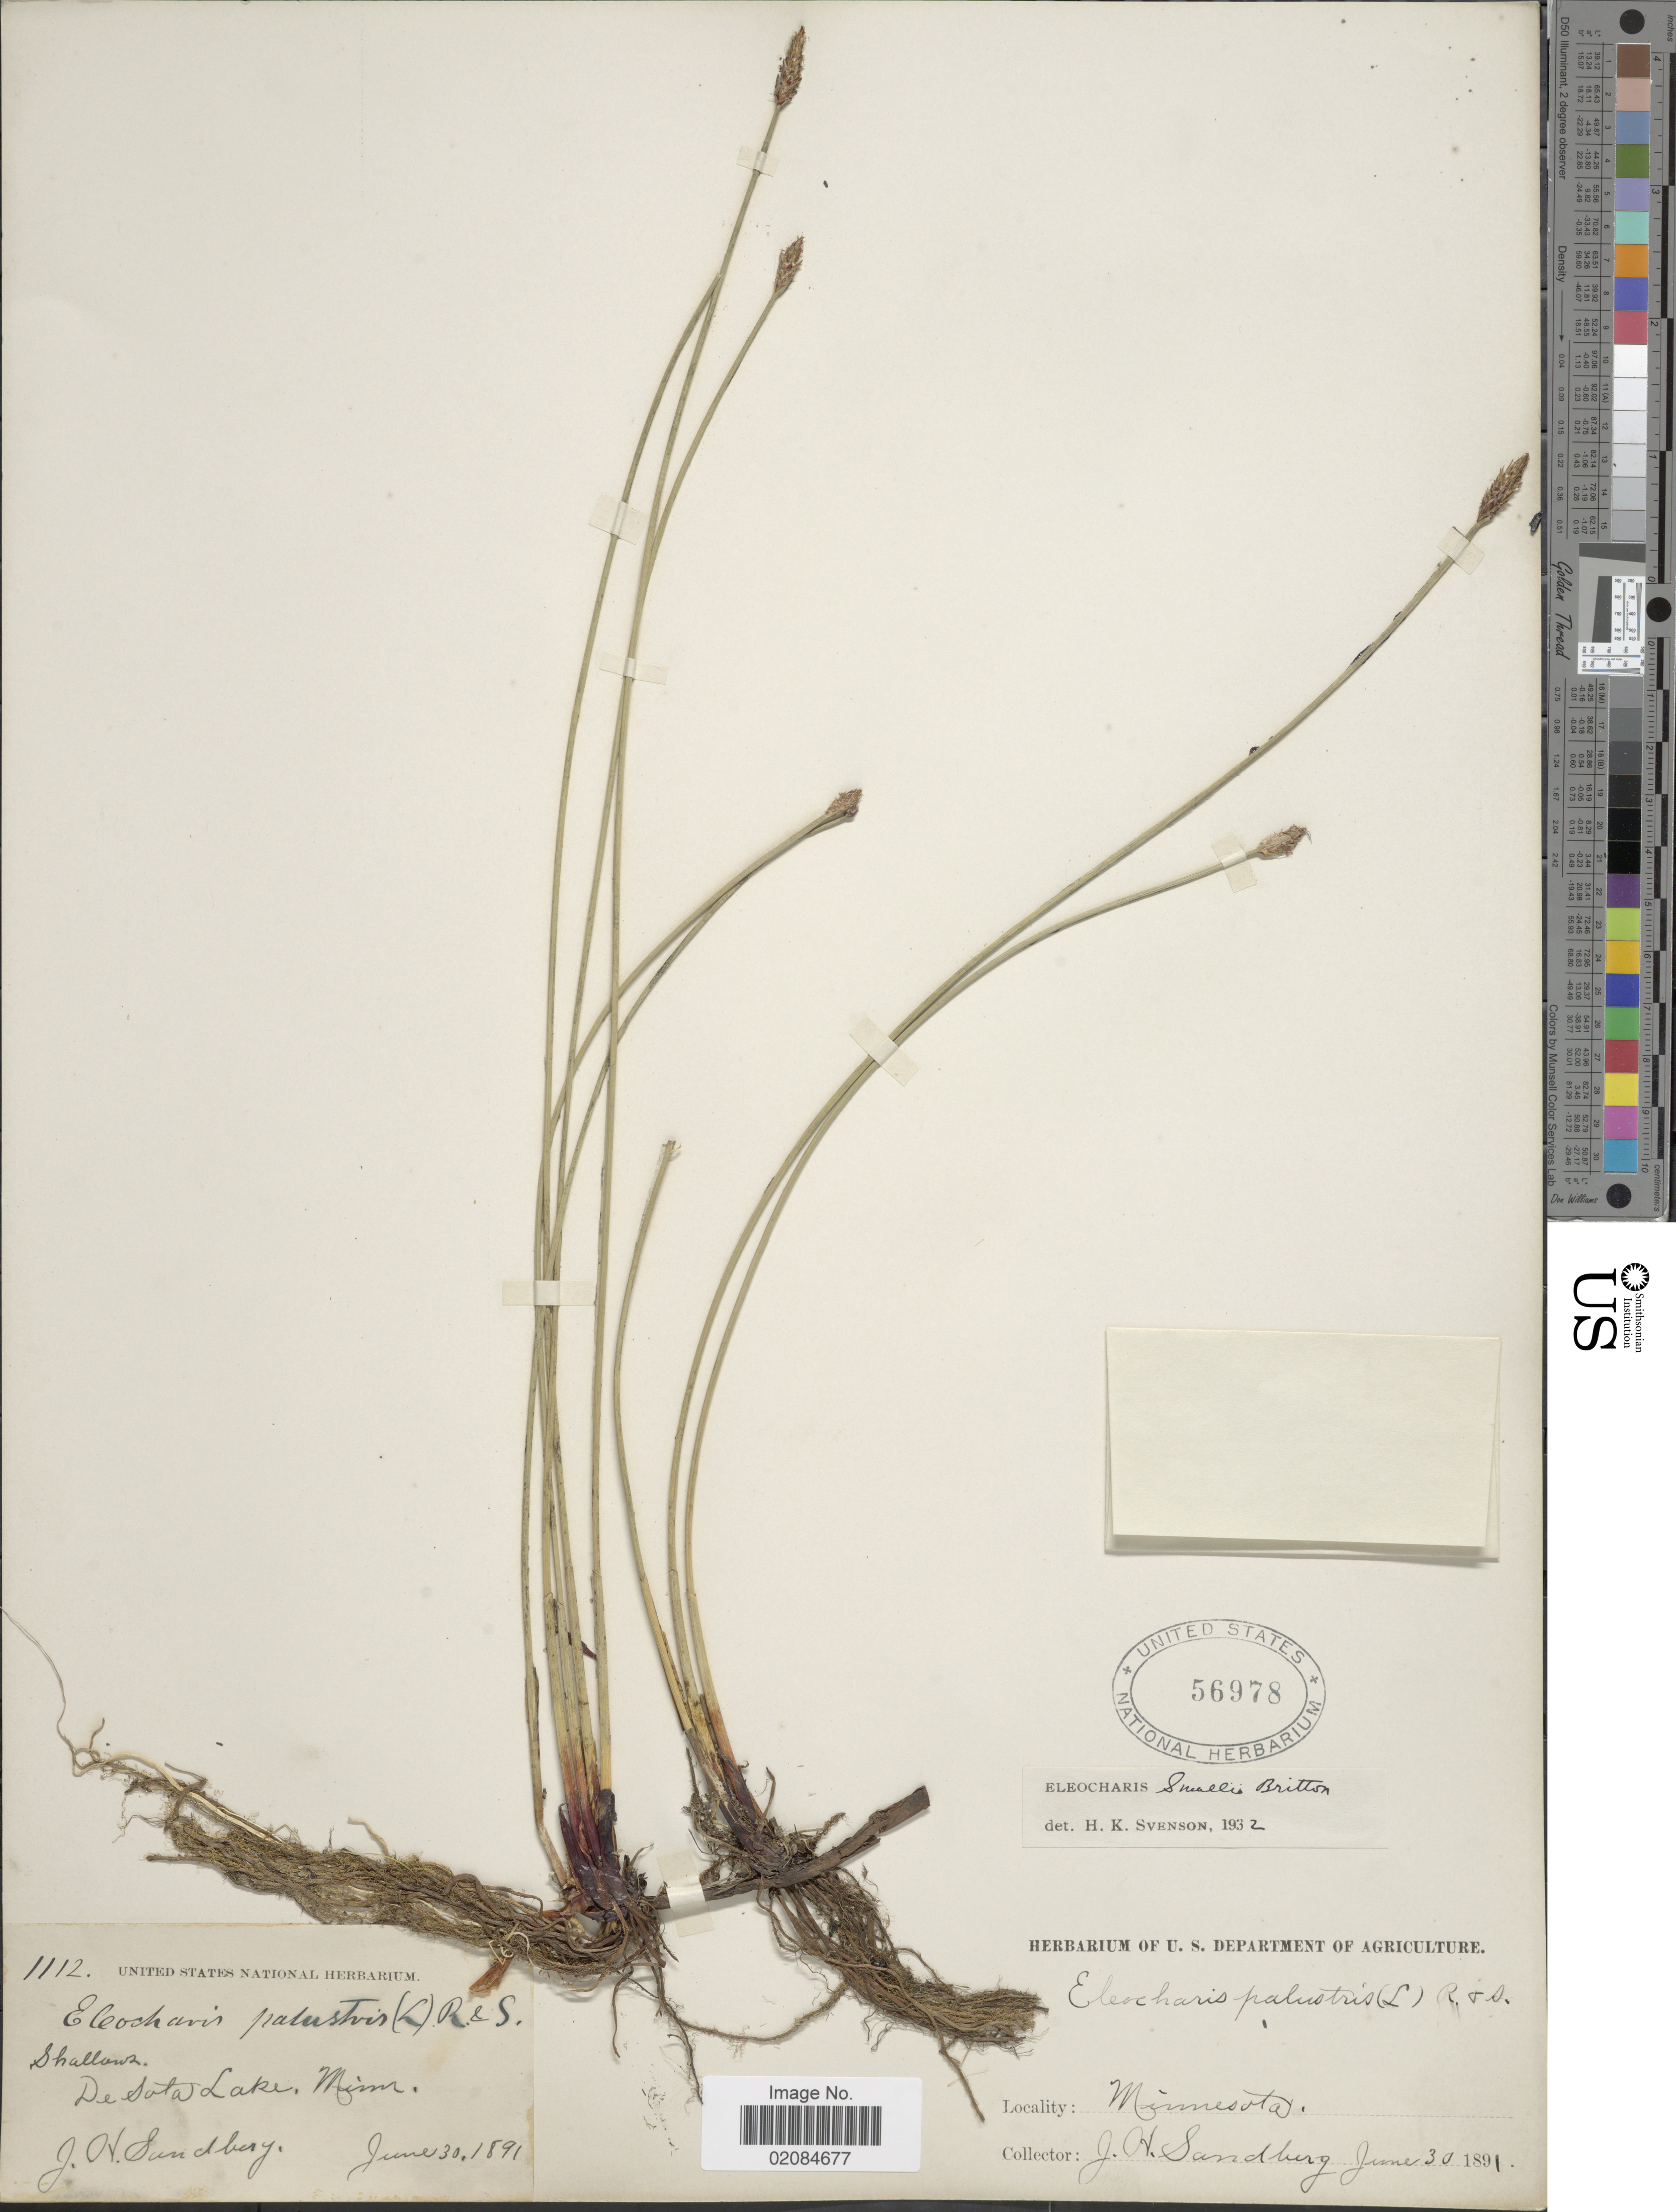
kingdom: Plantae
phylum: Tracheophyta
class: Liliopsida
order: Poales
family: Cyperaceae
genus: Eleocharis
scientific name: Eleocharis palustris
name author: (L.) Roem. & Schult.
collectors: J. H. Sandberg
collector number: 1112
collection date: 1891-06-30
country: United States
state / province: Minnesota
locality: DeSota Lake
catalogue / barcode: US 56978